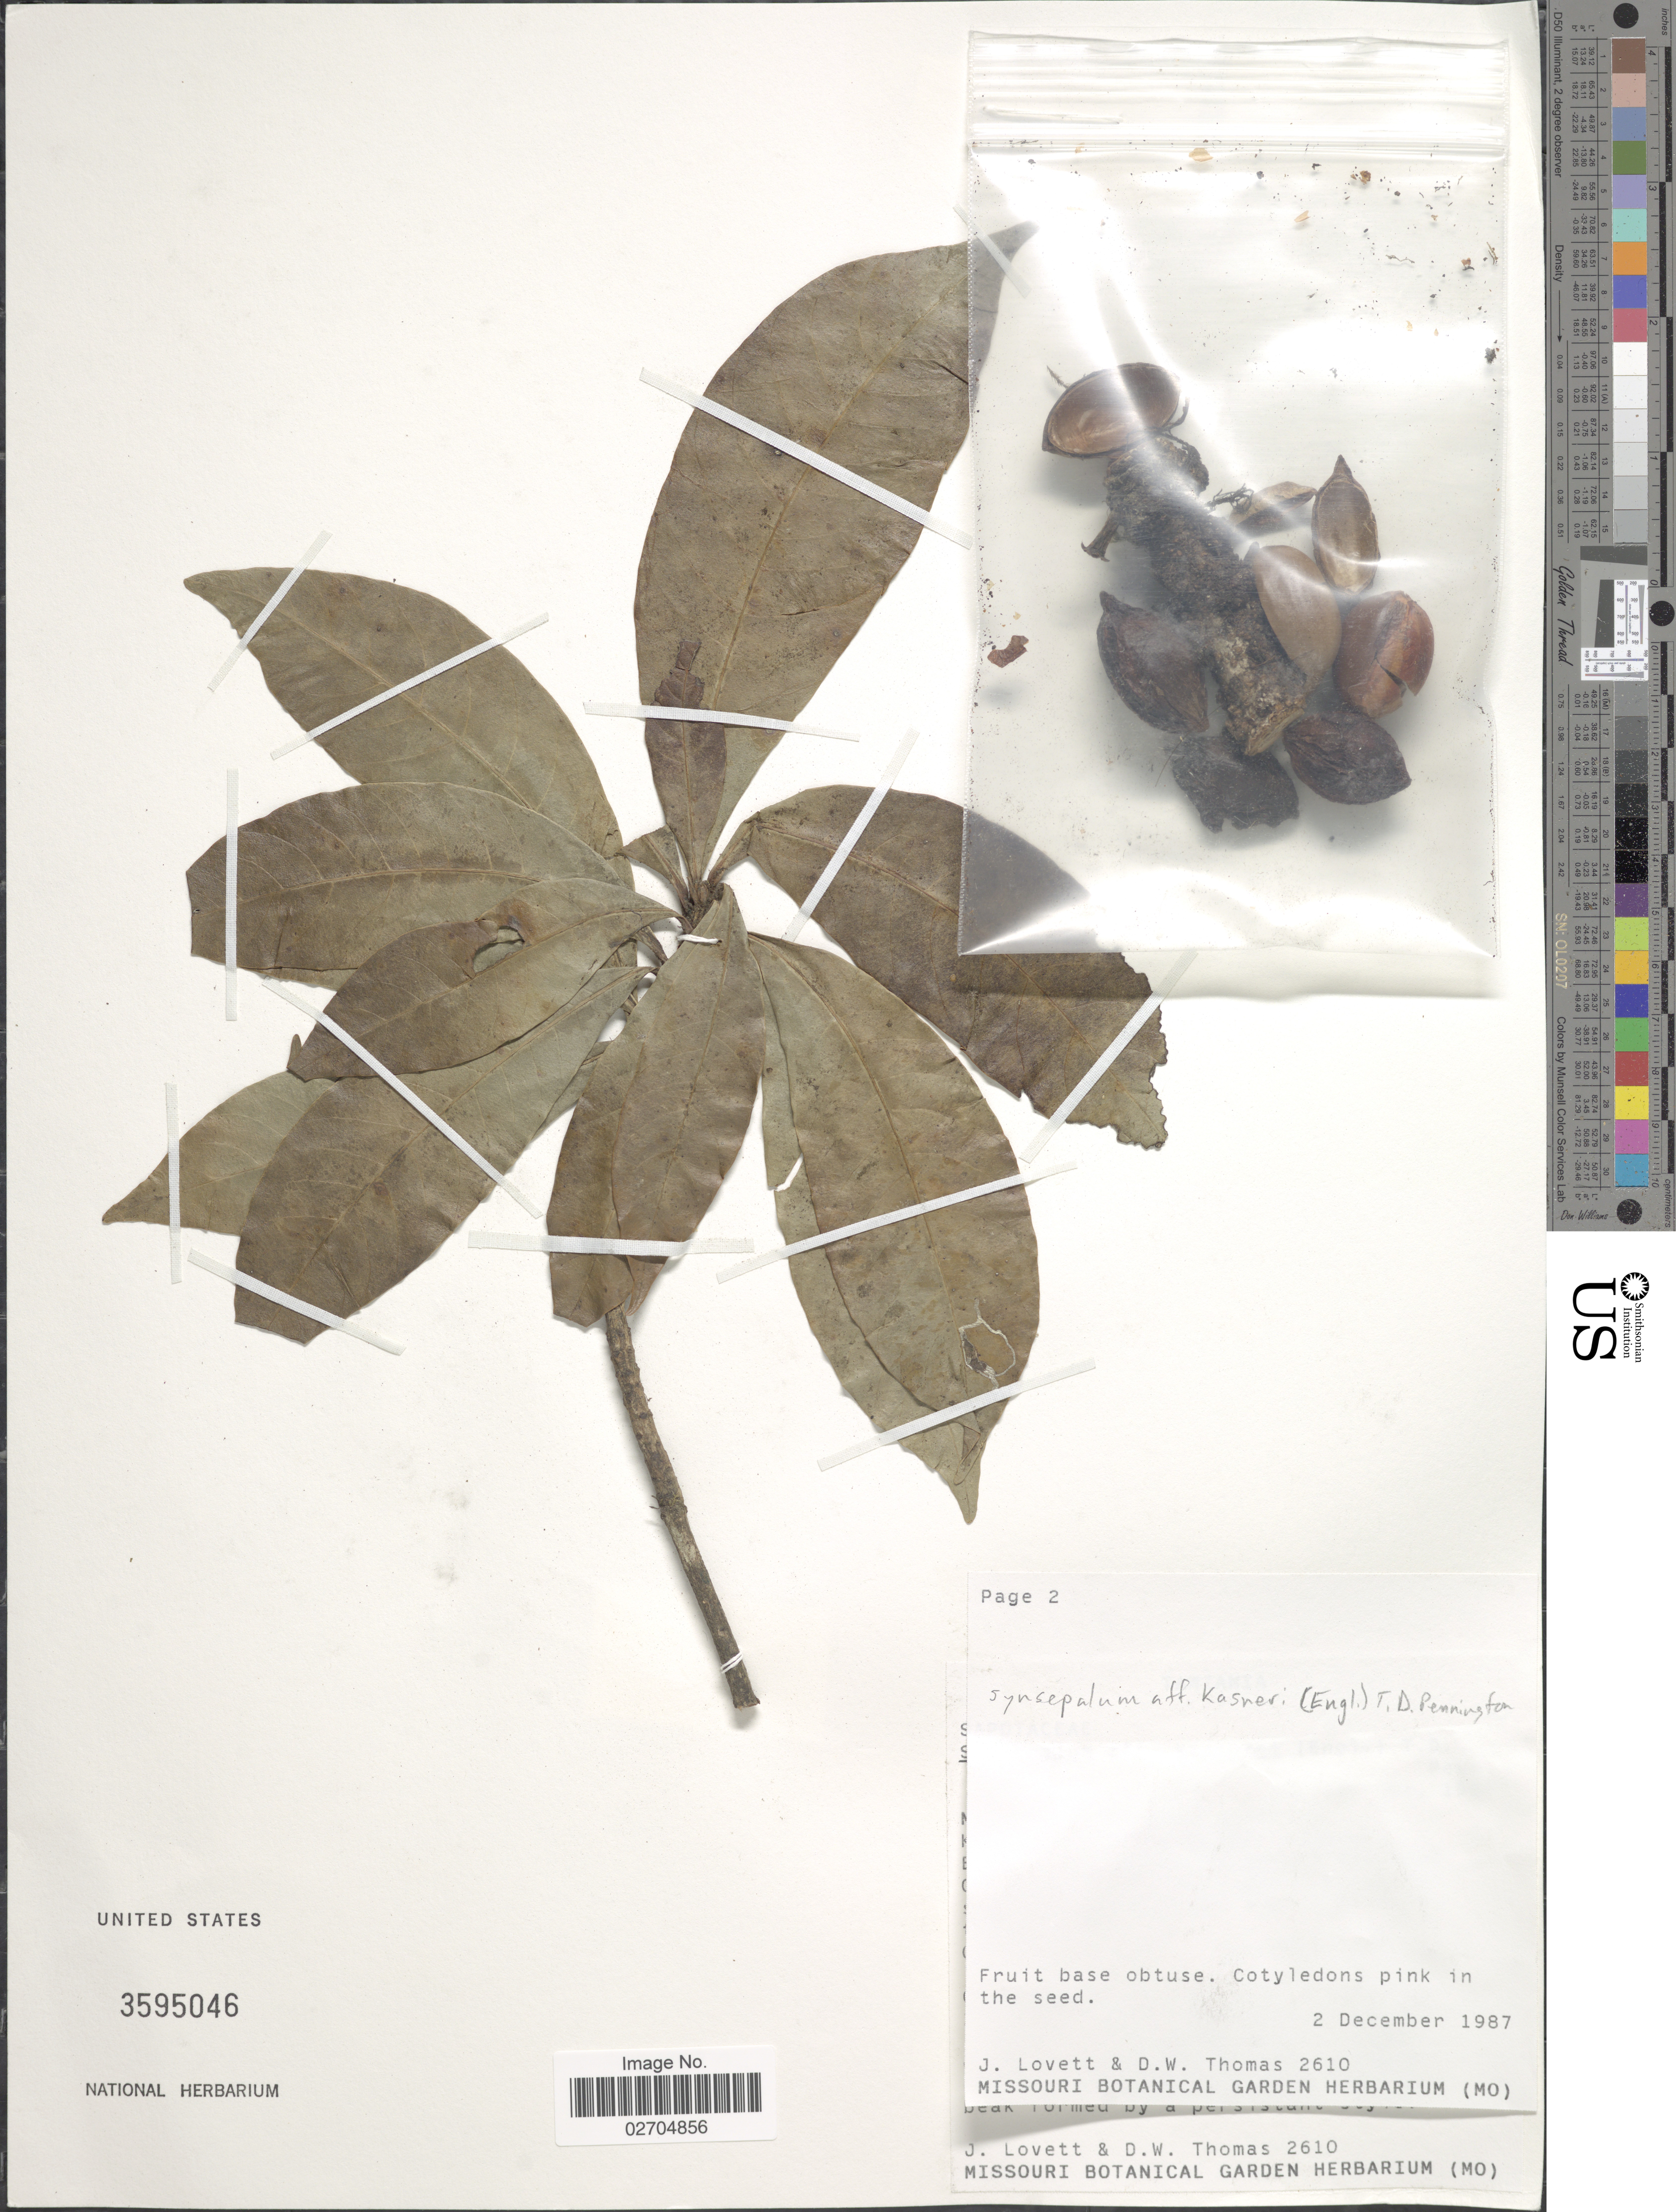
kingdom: Plantae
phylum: Tracheophyta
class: Magnoliopsida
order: Ericales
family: Sapotaceae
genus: Synsepalum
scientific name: Synsepalum kassneri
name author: (Engl.) T.D. Penn.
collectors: J. Lovett & D. W. Thomas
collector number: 2610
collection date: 1987-12-02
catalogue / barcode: US 3595046